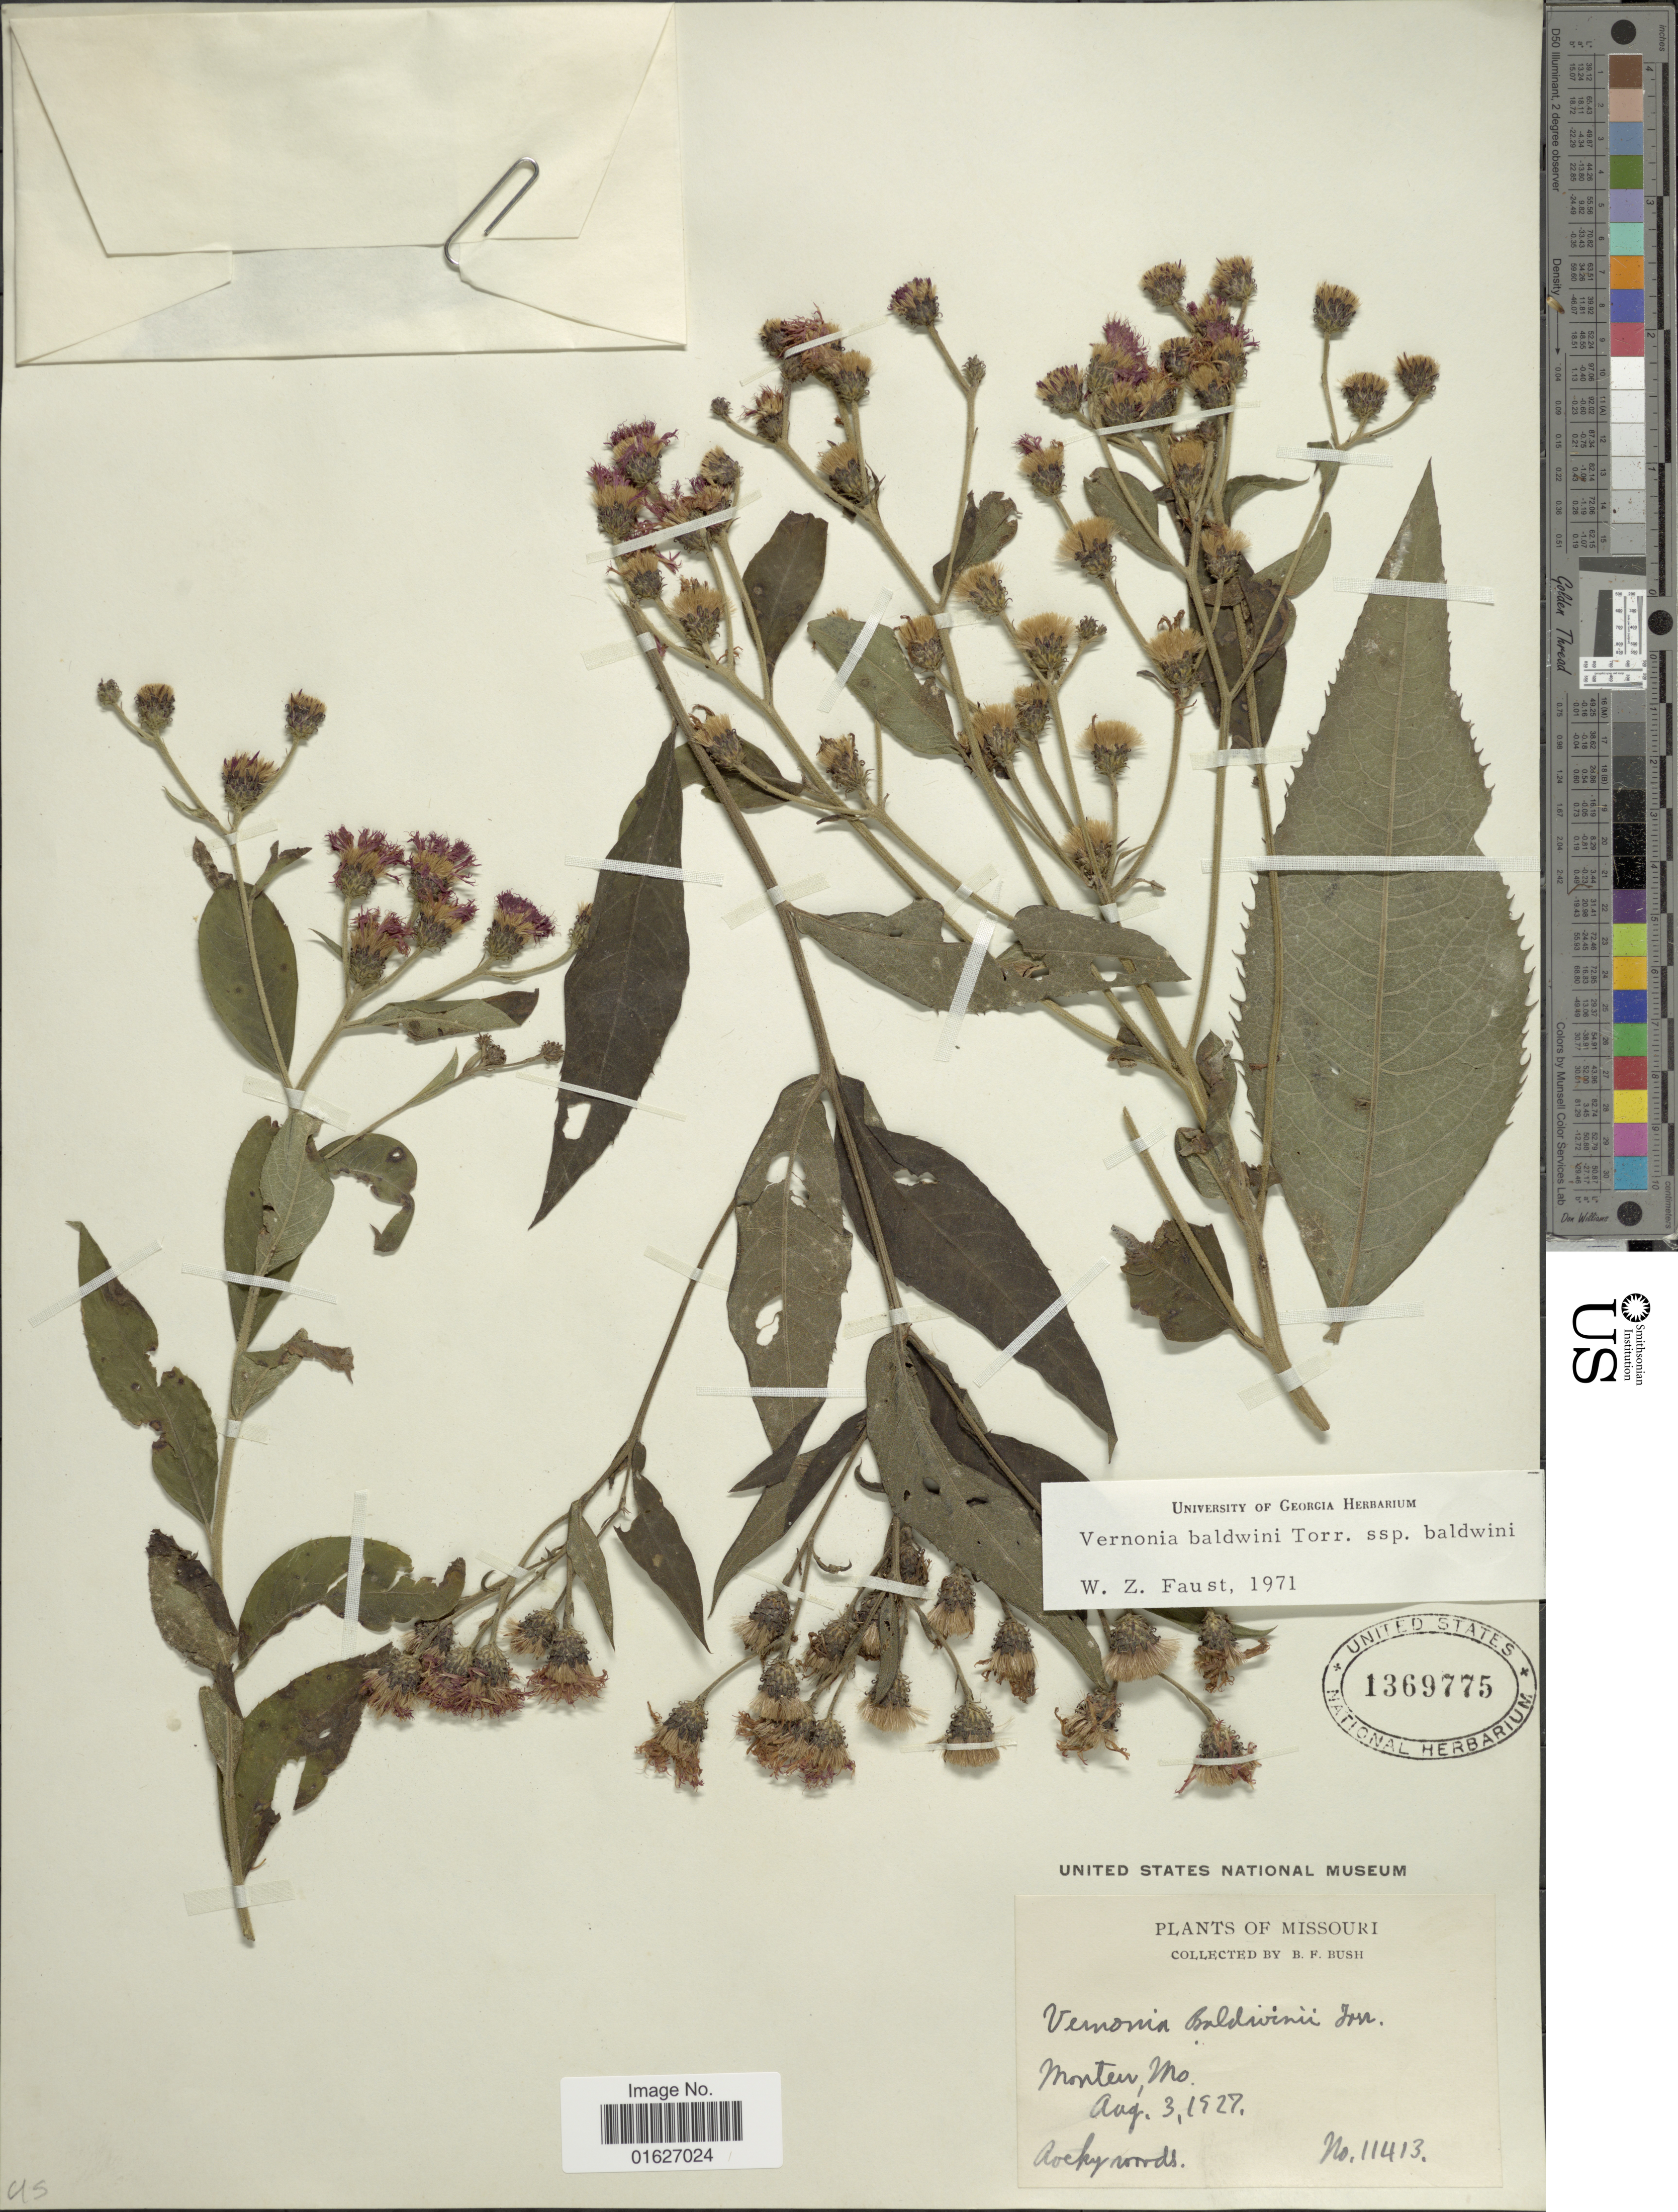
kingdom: Plantae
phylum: Tracheophyta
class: Magnoliopsida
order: Asterales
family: Asteraceae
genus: Vernonia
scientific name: Vernonia baldwinii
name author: Torr.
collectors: B. F. Bush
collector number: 11413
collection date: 1927-08-03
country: United States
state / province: Missouri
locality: Monteer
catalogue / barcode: US 1369775